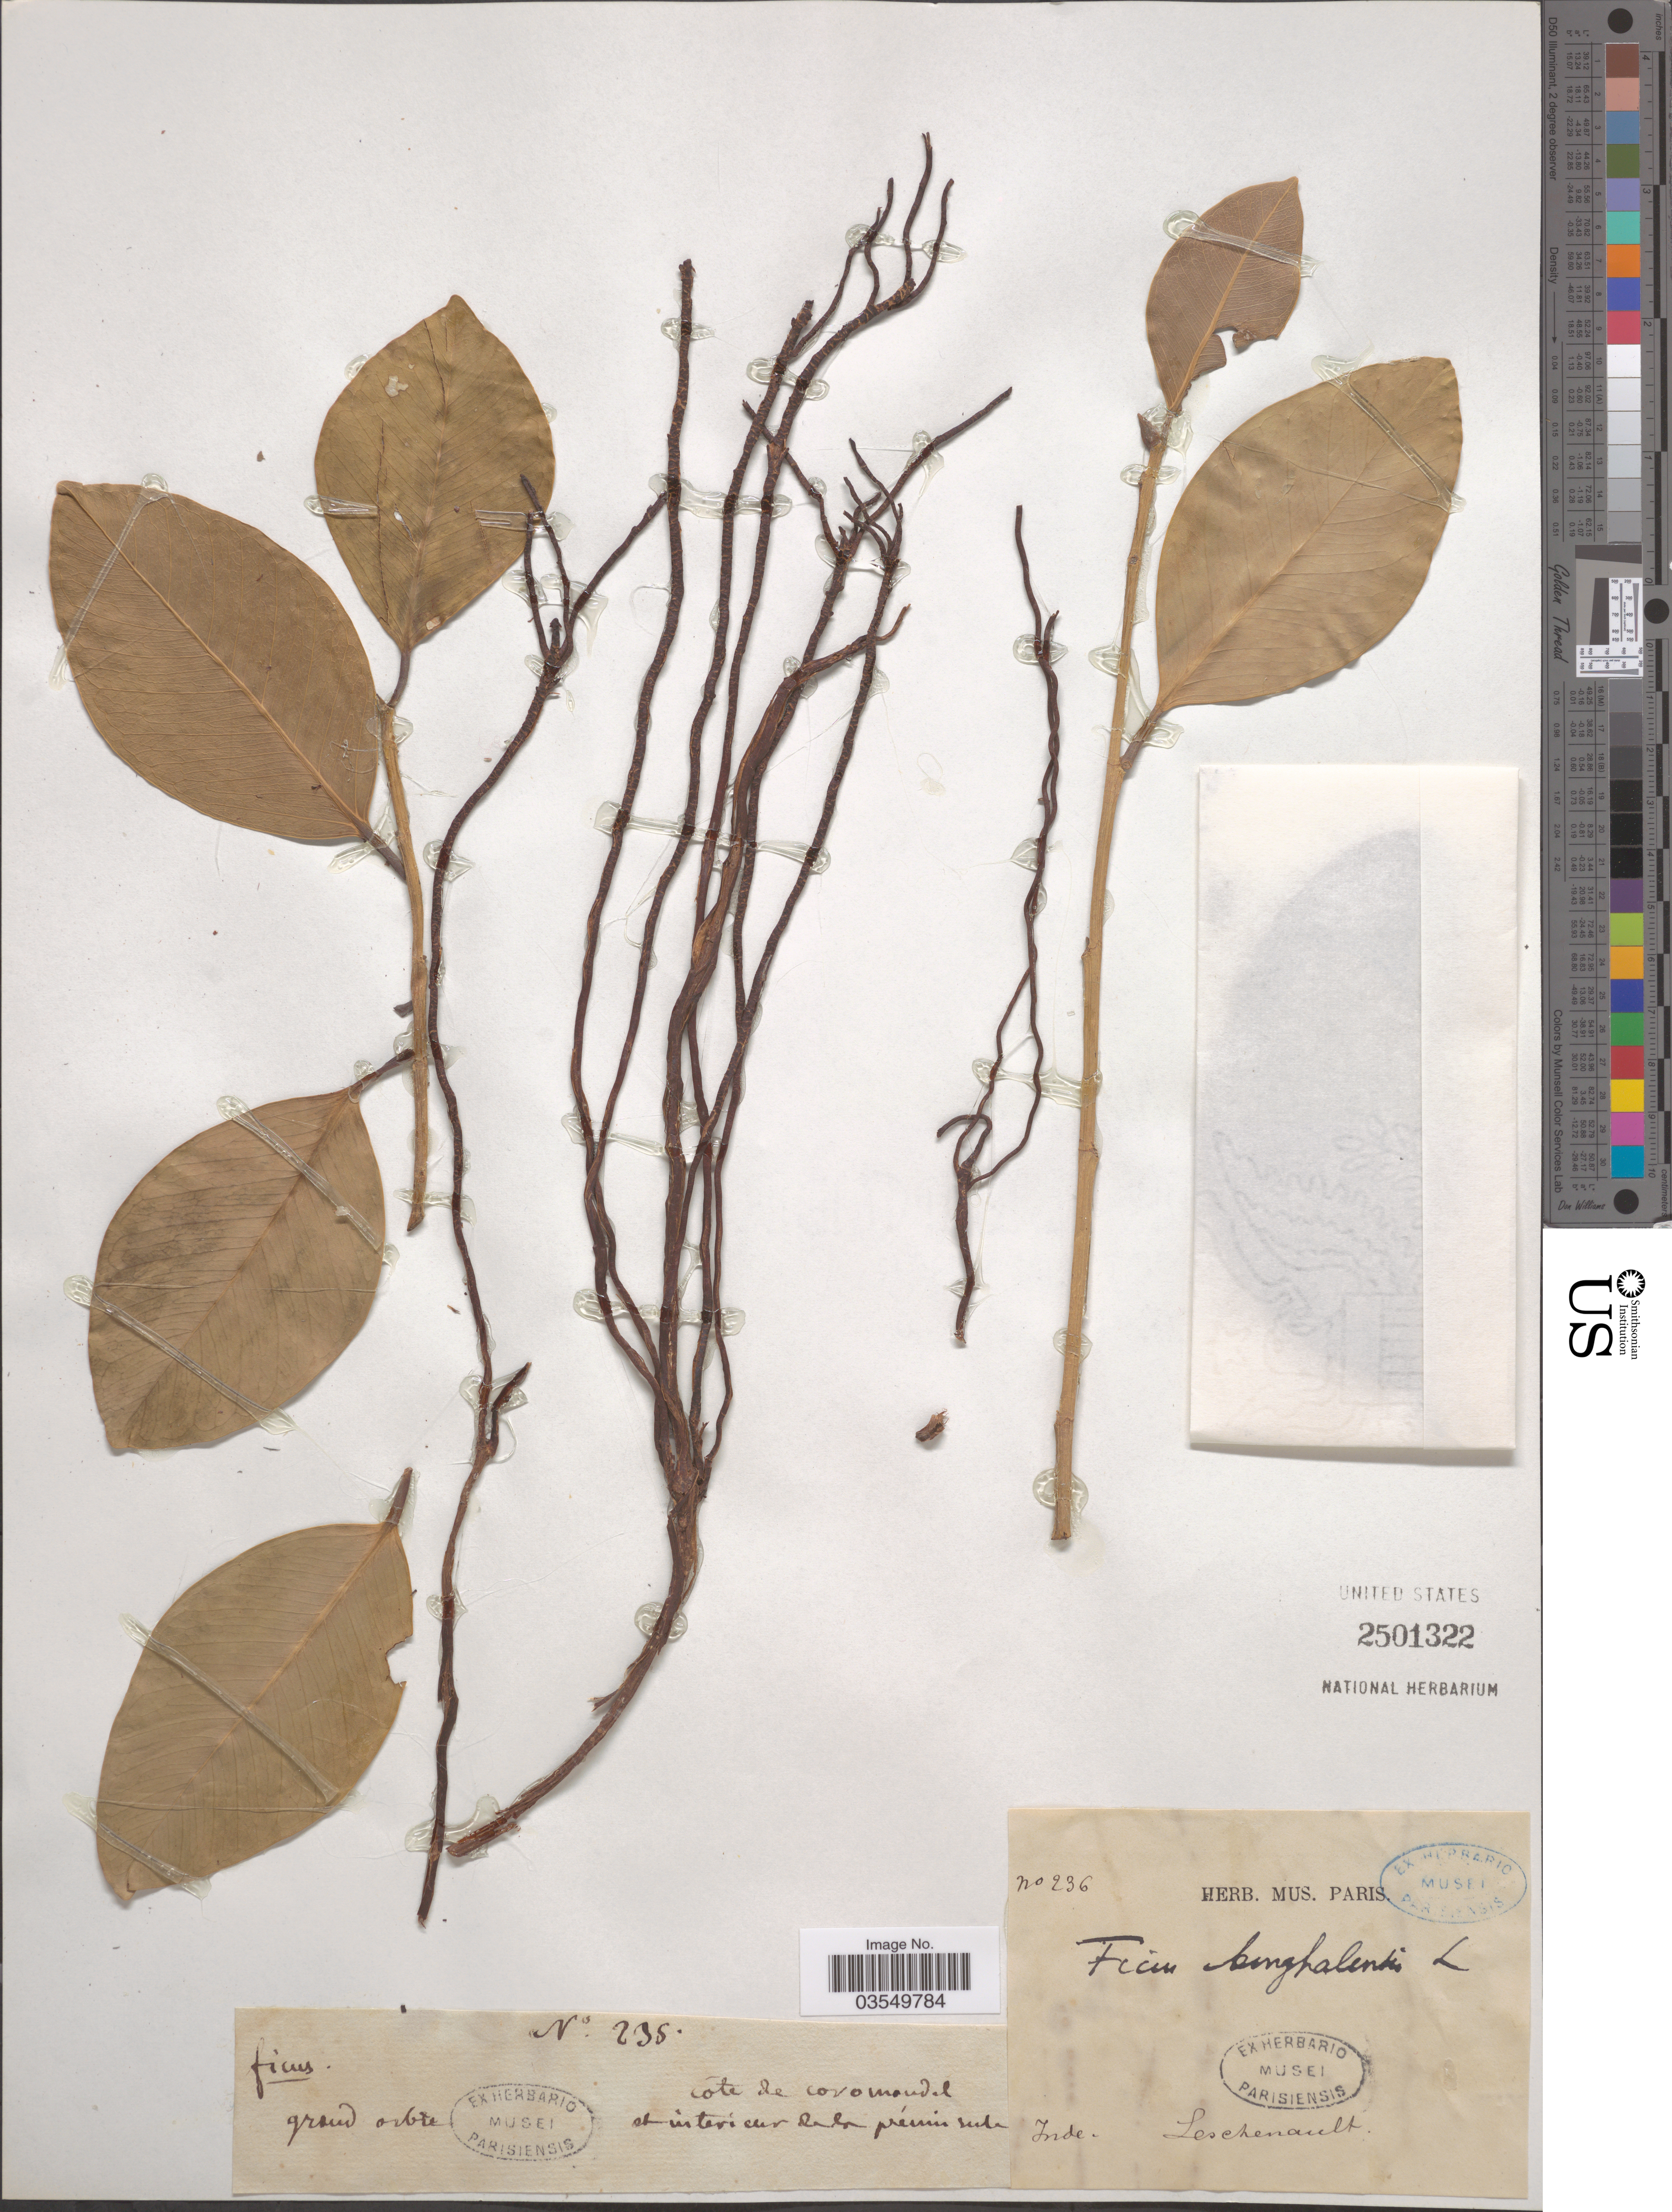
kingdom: Plantae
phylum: Tracheophyta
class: Magnoliopsida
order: Rosales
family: Moraceae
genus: Ficus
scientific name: Ficus benghalensis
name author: L.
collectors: Leschenault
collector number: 236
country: India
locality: Cote de Coromandel et interieur de la peninsula.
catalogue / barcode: US 2501322